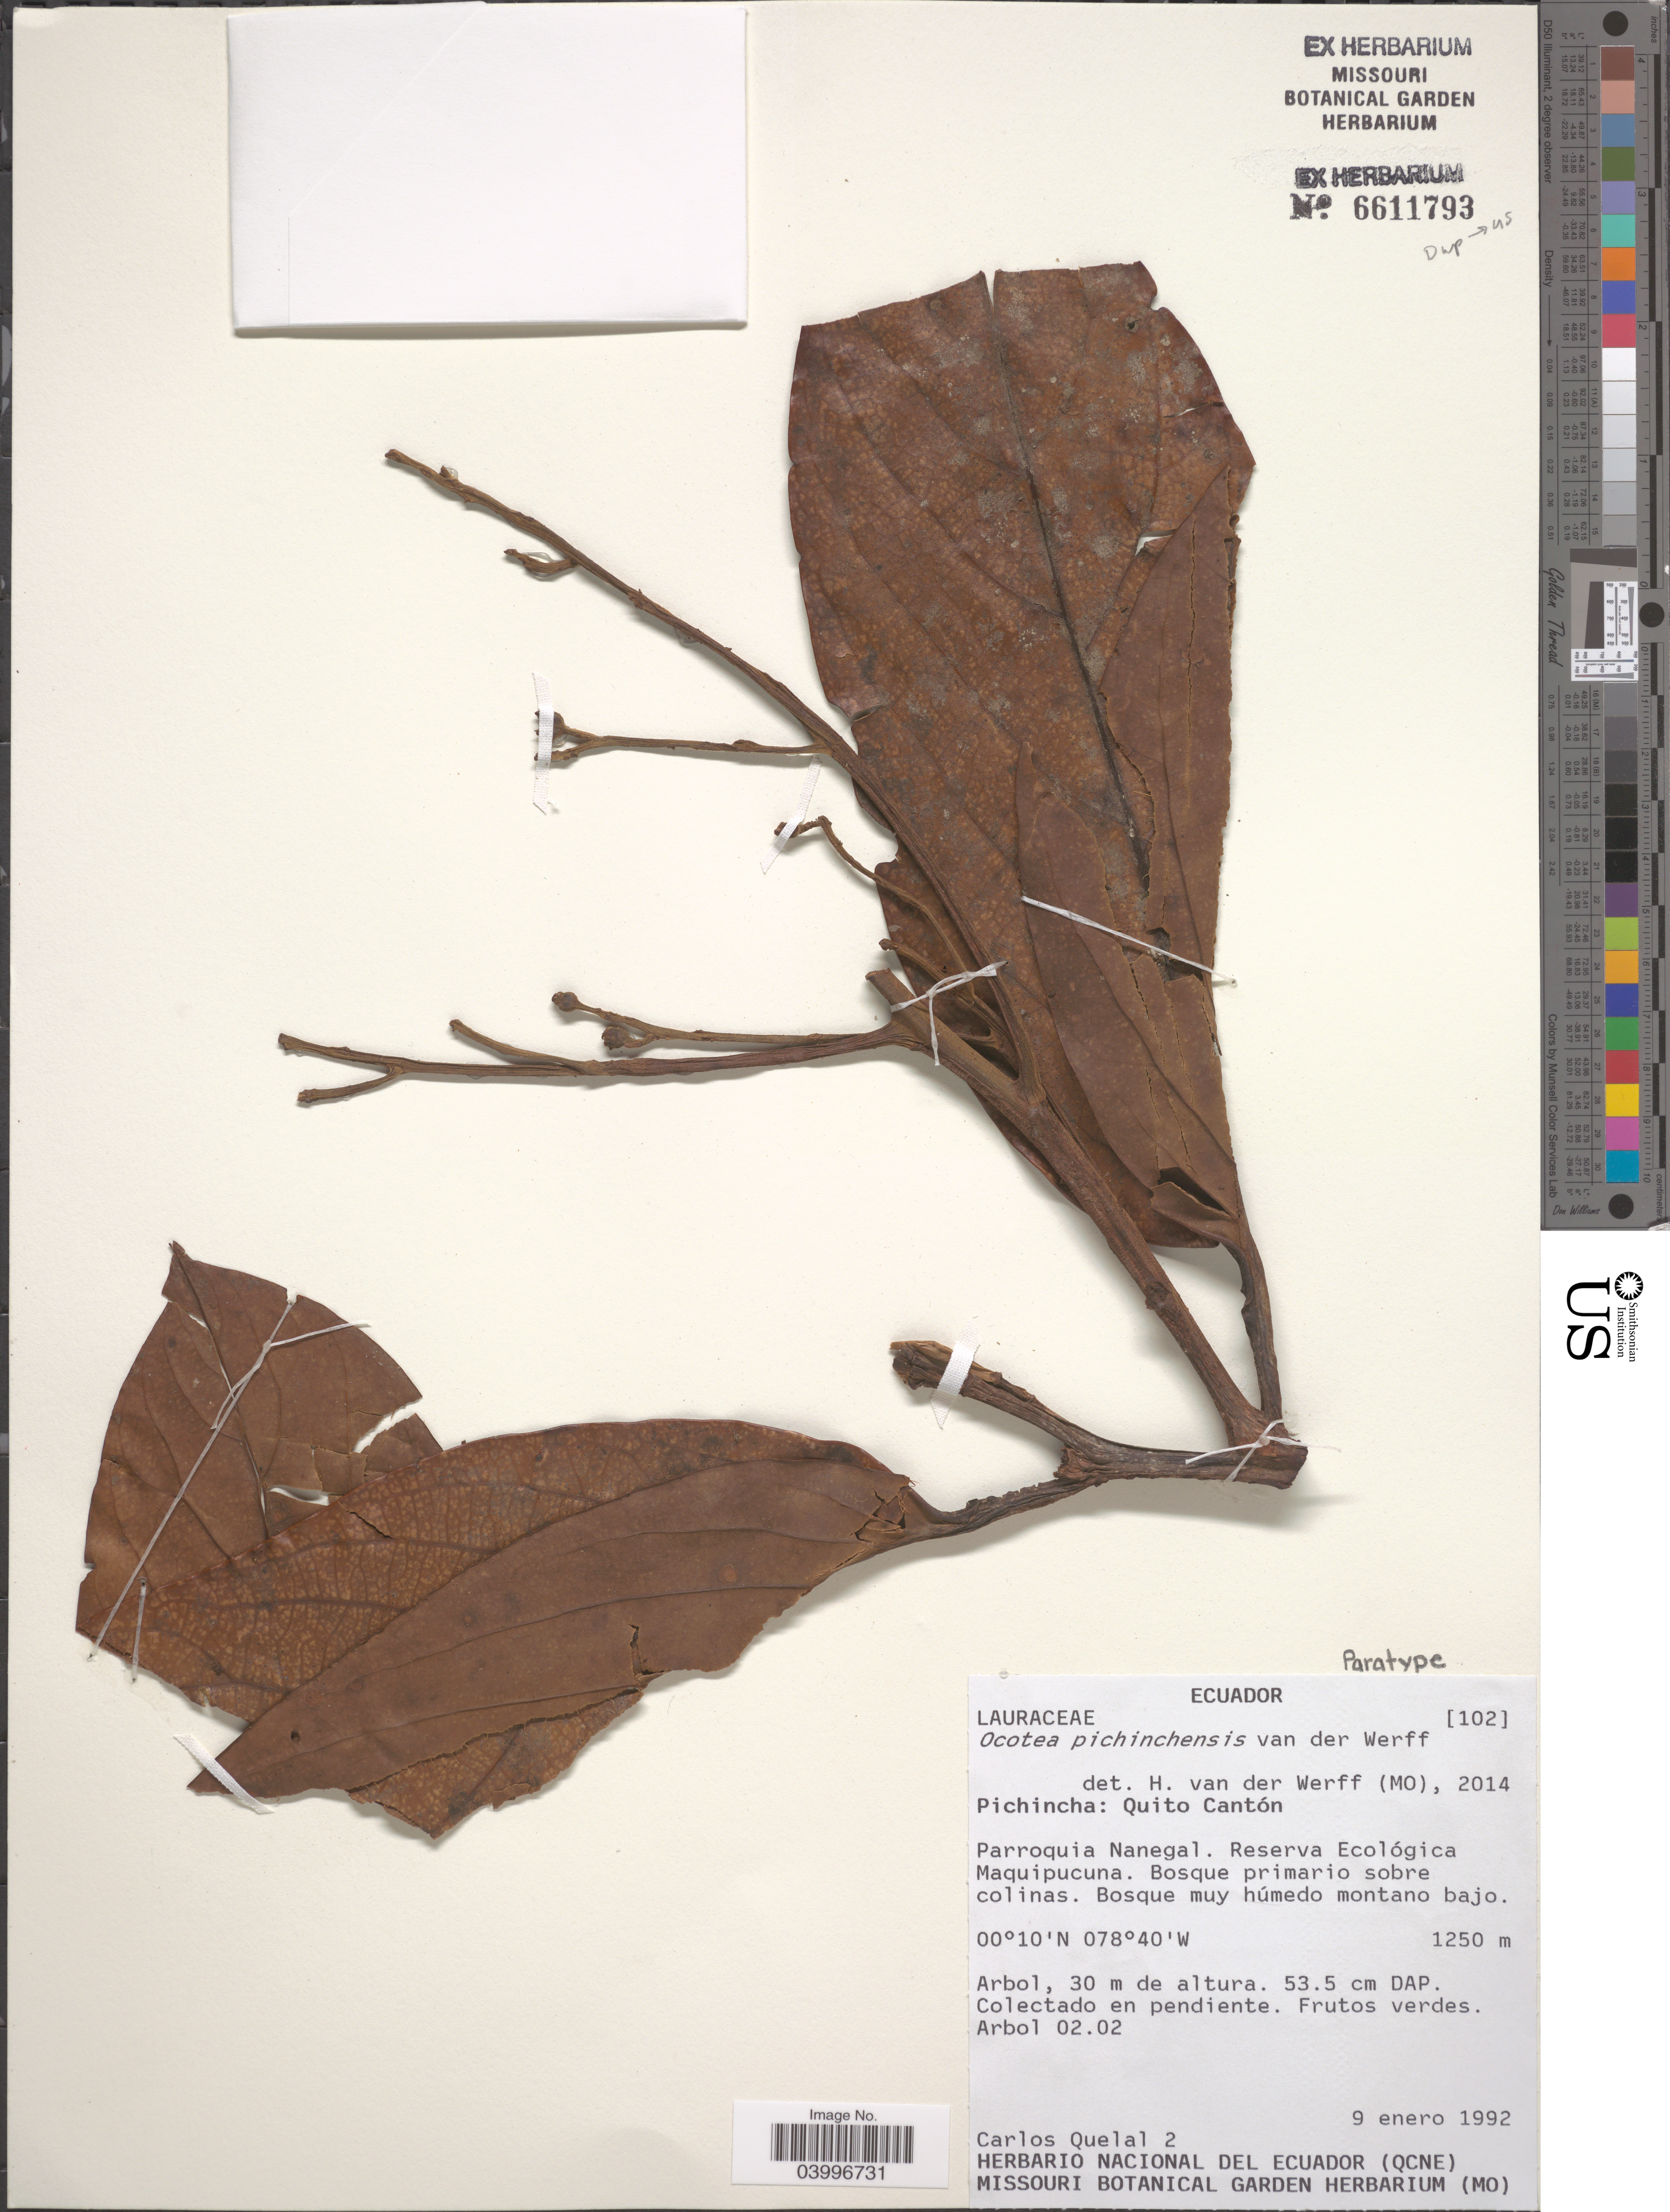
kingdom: Plantae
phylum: Tracheophyta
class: Magnoliopsida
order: Laurales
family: Lauraceae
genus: Ocotea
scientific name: Ocotea pichinchensis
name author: van der Werff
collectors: C. Quelal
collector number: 2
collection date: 1992-01-09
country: Ecuador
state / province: Pichincha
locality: Quito Cantón. Parroquia Nanegal. Resera Ecológica Maquipucuna.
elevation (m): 1250